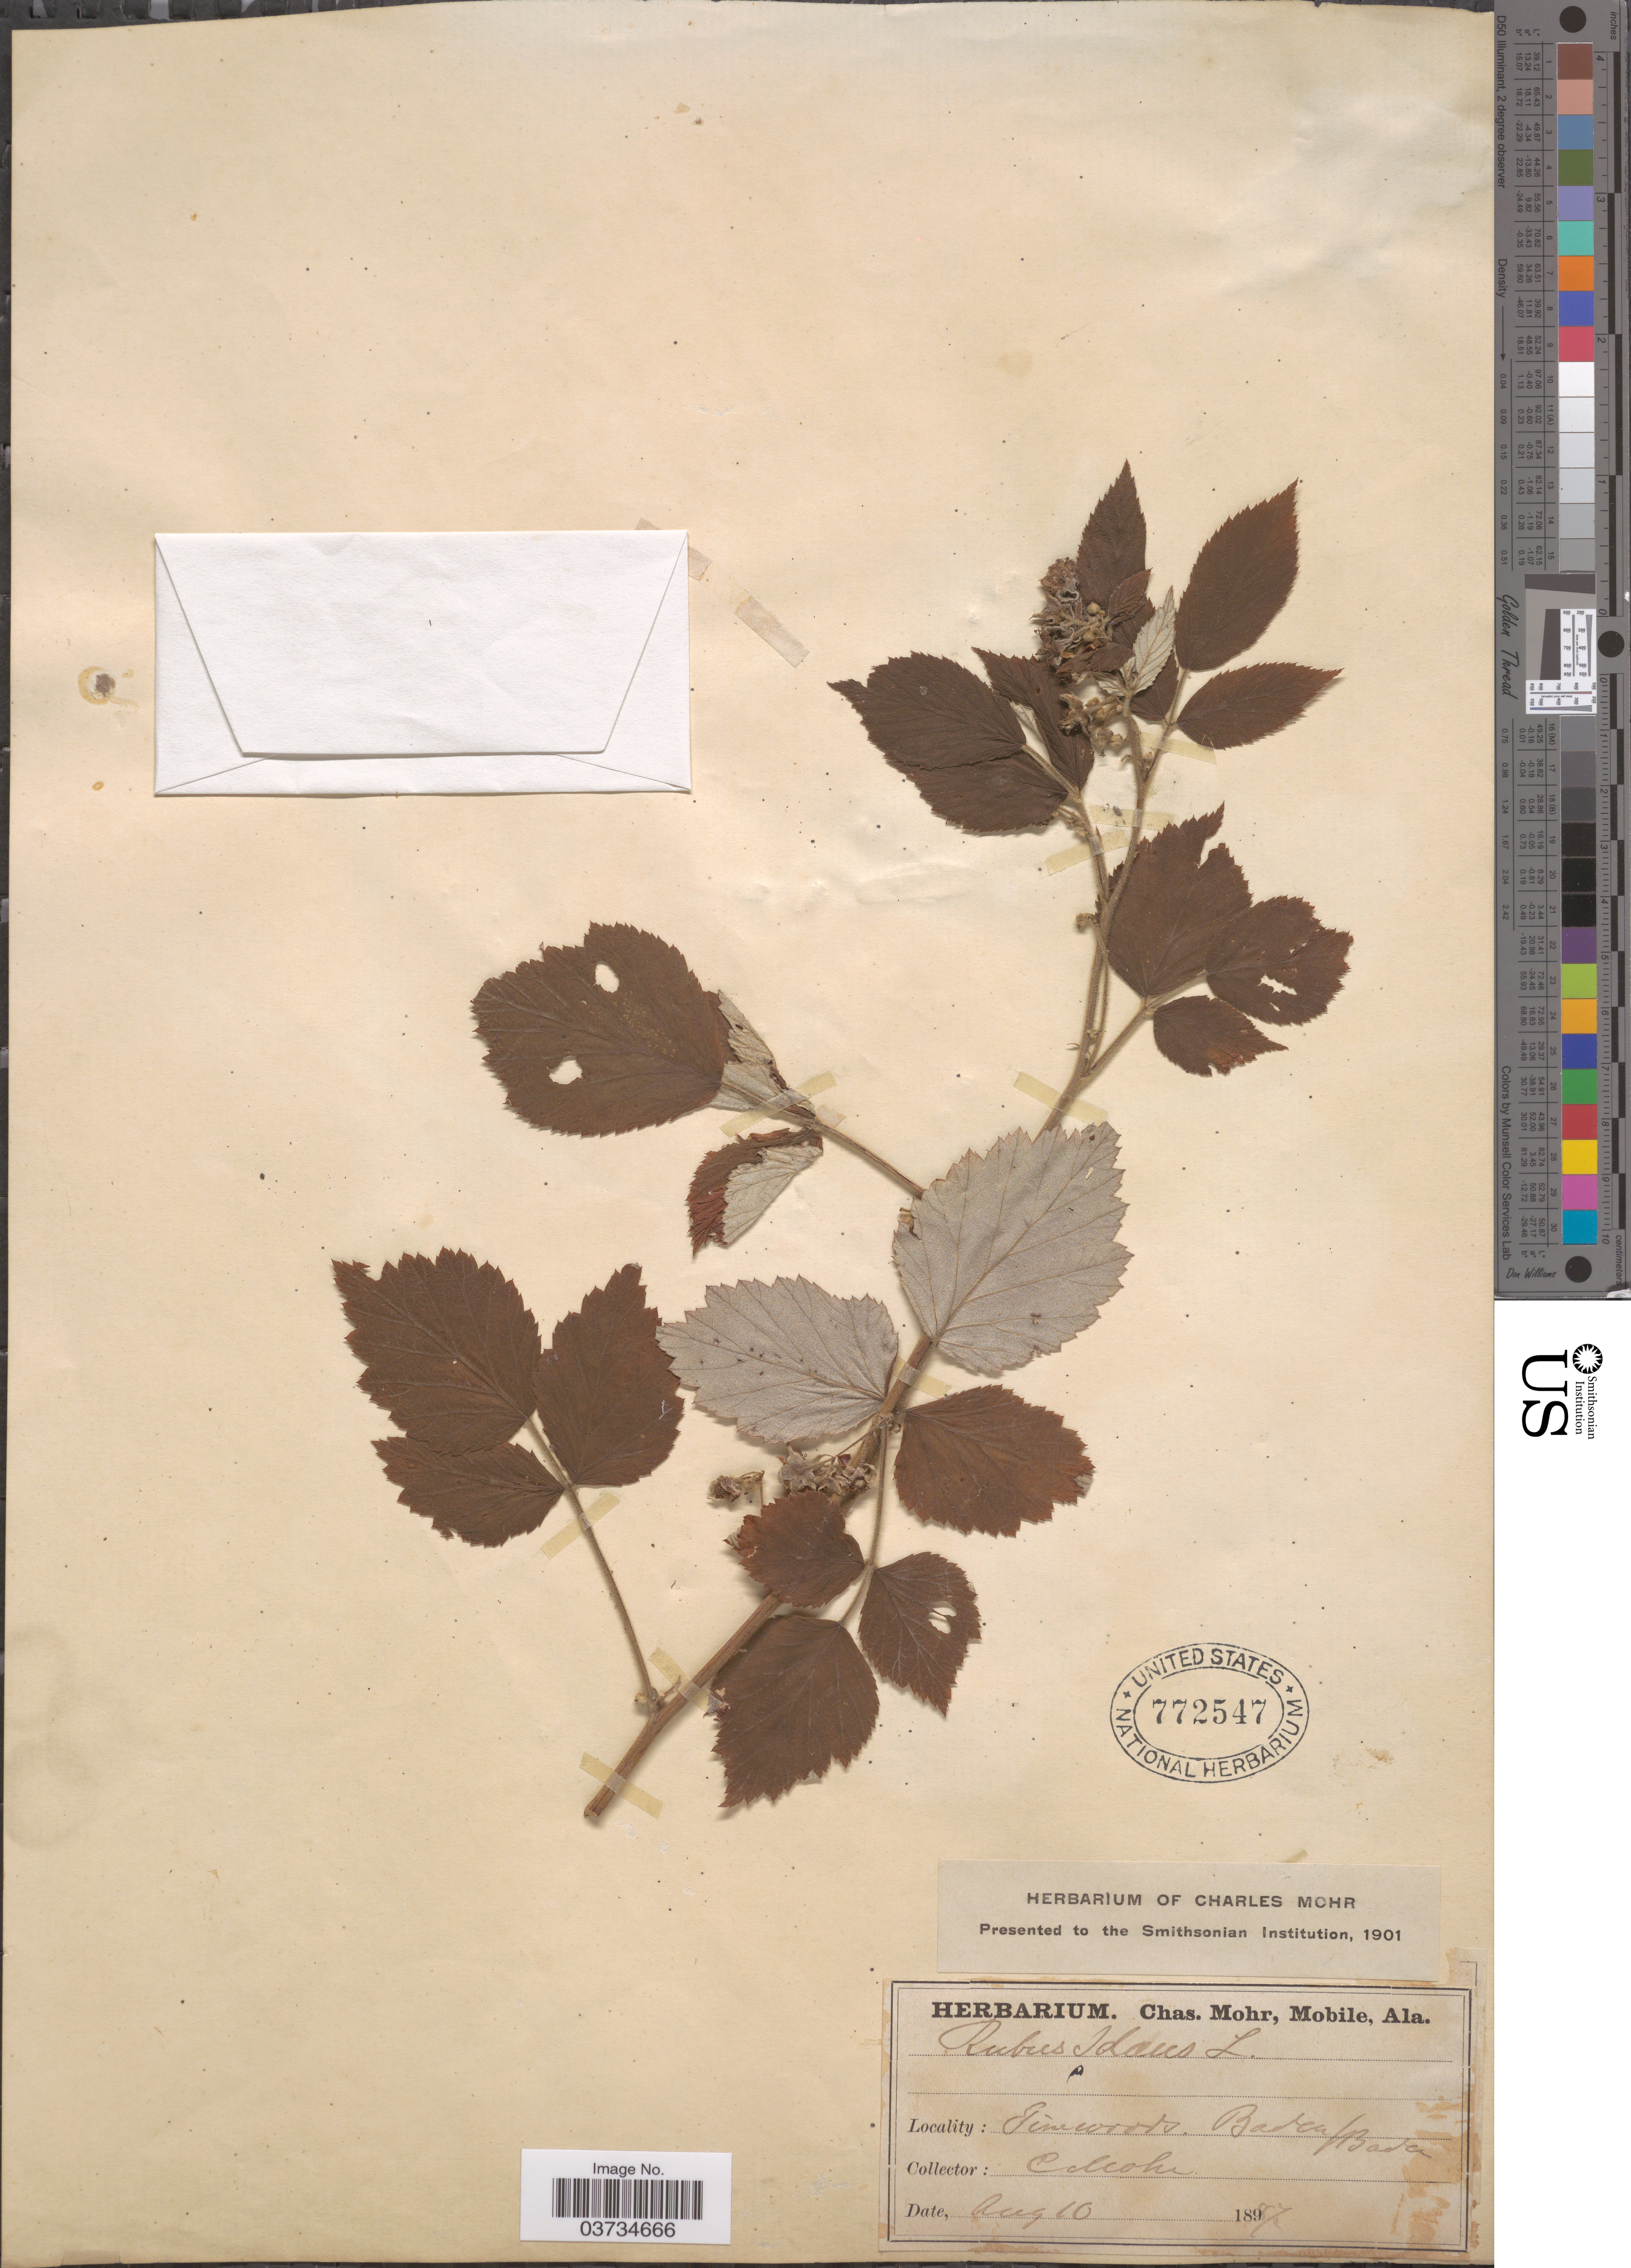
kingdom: Plantae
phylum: Tracheophyta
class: Magnoliopsida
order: Rosales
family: Rosaceae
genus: Rubus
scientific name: Rubus idaeus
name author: L.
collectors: Mohr, C. T. (herbarium)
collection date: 1887-08-10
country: Germany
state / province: Baden-Württemberg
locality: Pine woods. Baden/ Baden.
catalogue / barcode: US 772547